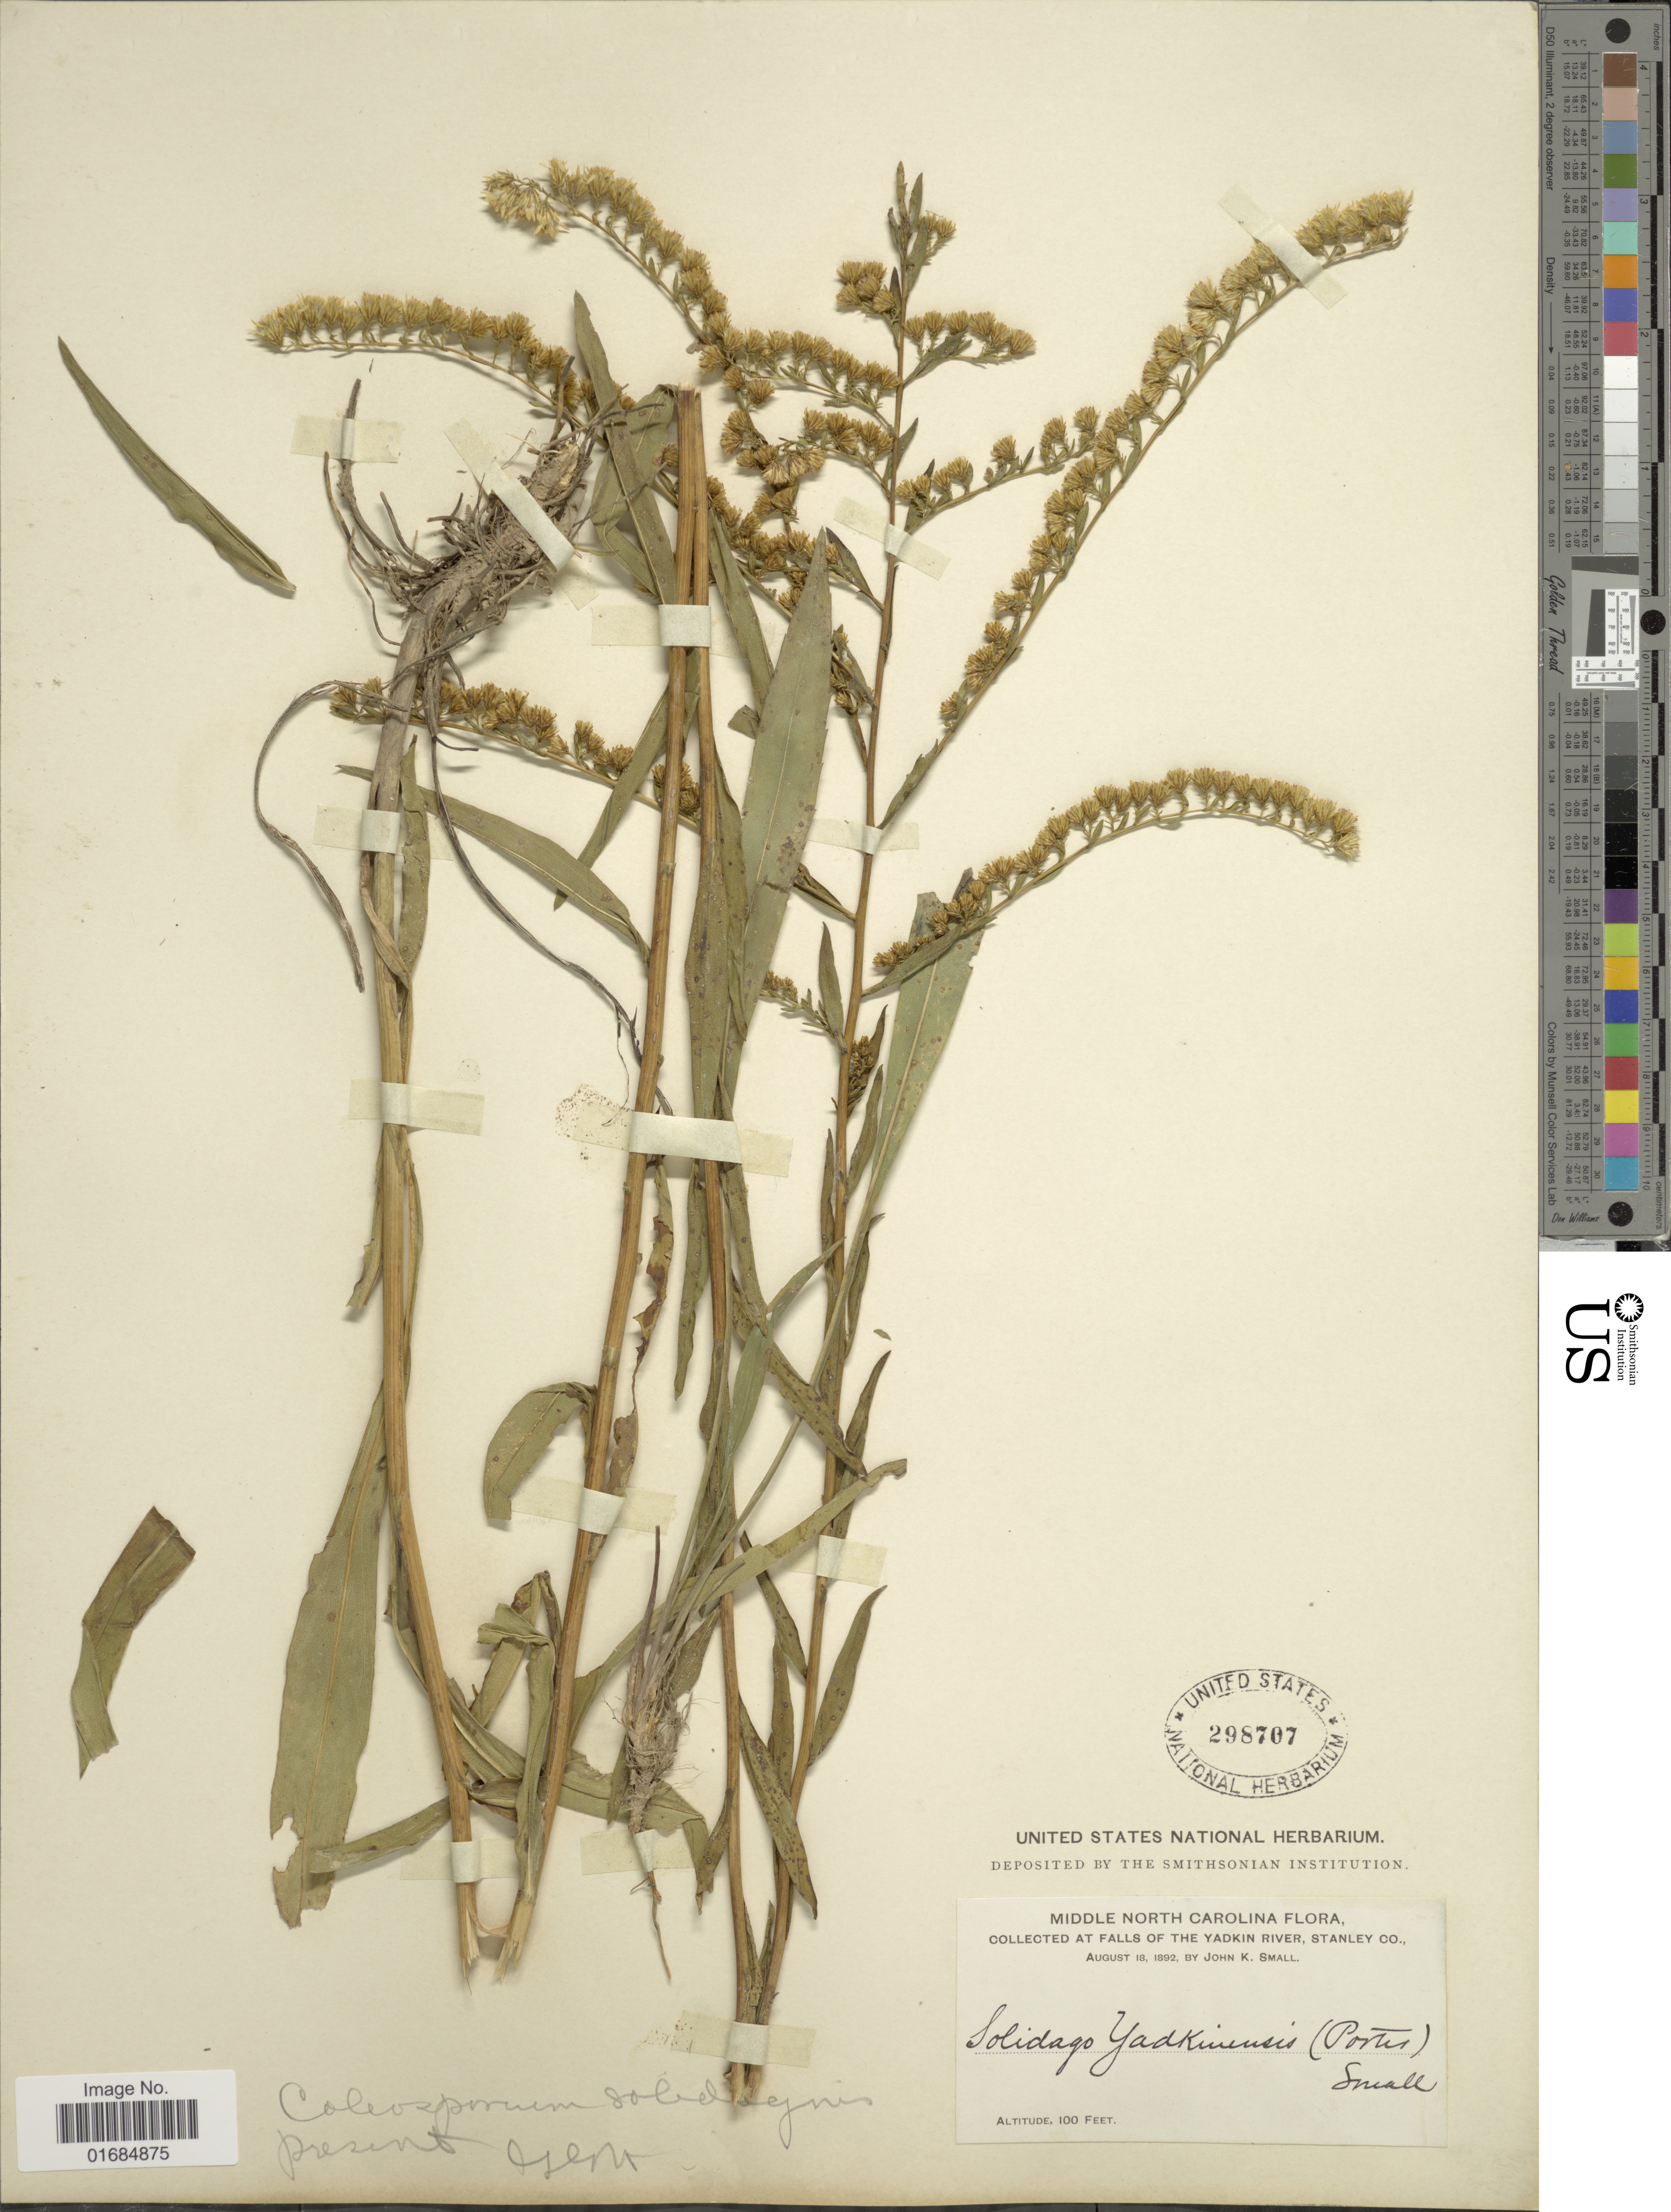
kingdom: Plantae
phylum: Tracheophyta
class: Magnoliopsida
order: Asterales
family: Asteraceae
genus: Solidago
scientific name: Solidago boottii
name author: Hook.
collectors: J. K. Small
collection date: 1892-08-18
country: United States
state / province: North Carolina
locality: Middle North Carolina, at falls of the Yadkin river, Stanley Co..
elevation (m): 30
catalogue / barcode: US 298707